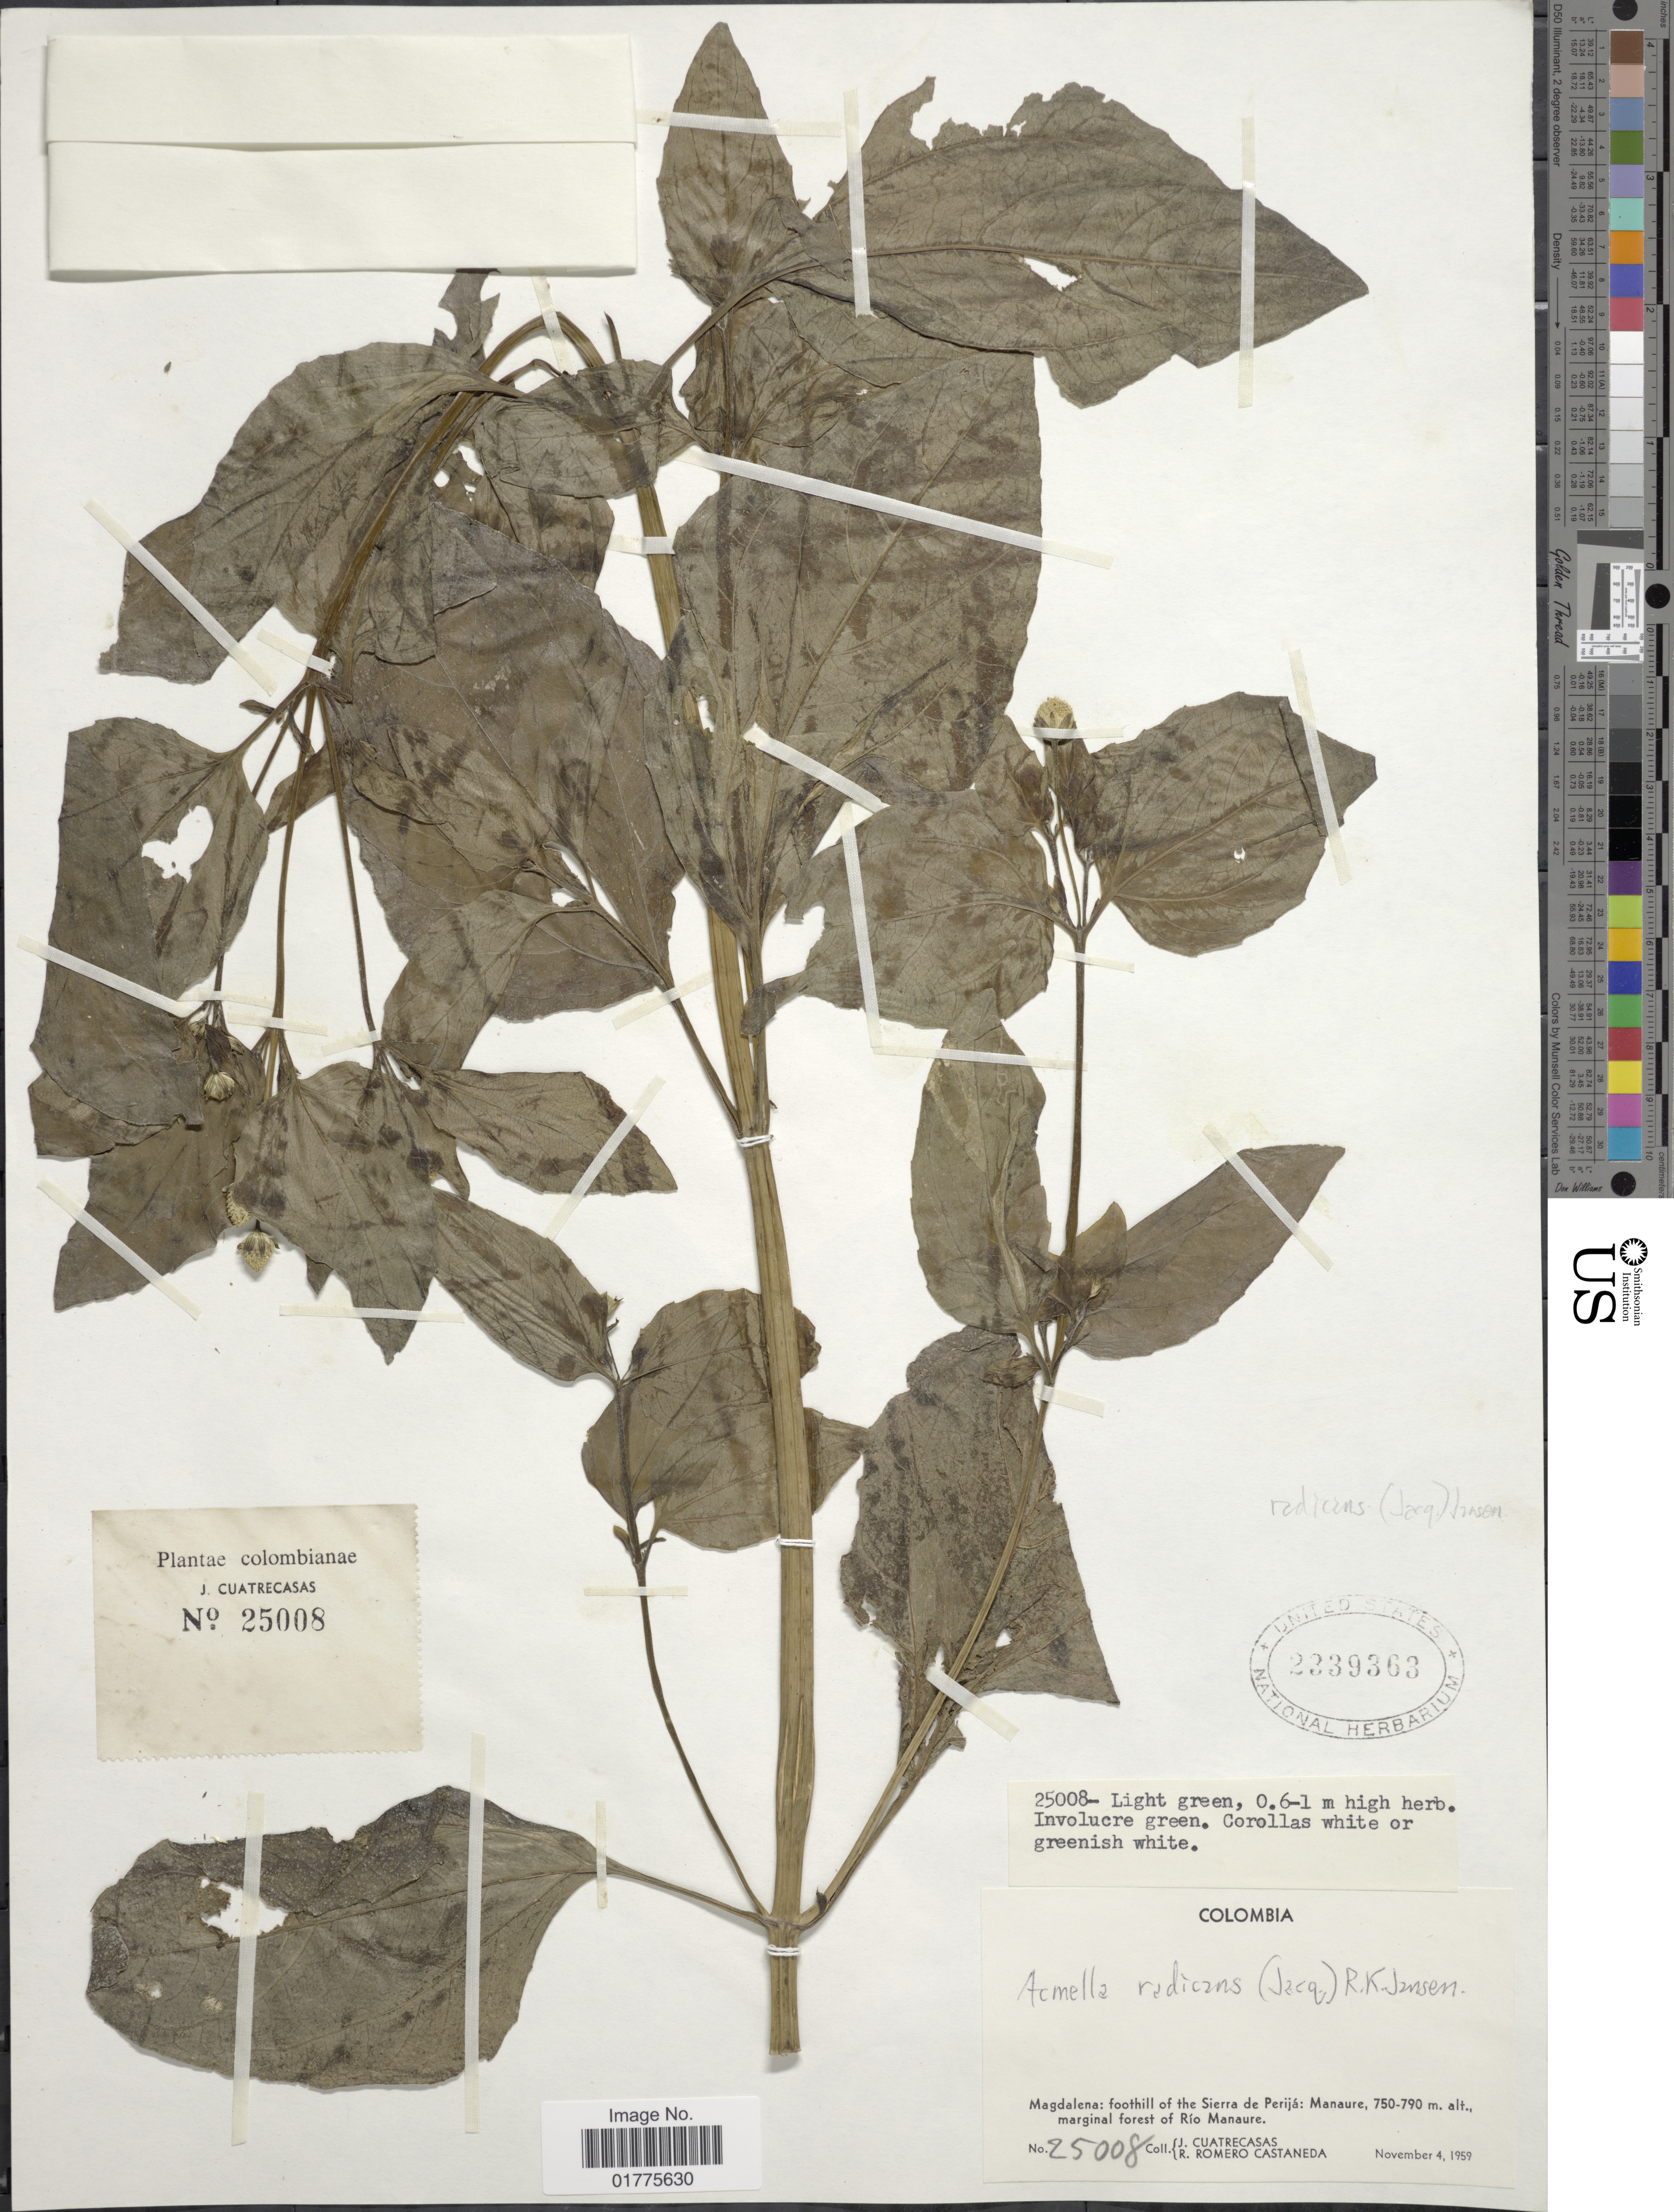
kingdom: Plantae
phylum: Tracheophyta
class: Magnoliopsida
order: Asterales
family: Asteraceae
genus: Acmella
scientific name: Acmella radicans var. radicans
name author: (Jacq.) R.K. Jansen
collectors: J. Cuatrecasas & R. Romero Castañeda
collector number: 25008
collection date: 1959-11-04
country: Colombia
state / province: Magdalena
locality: Foothill of the Sierra de Perijá: Manaure, marginal forest of Río Manaure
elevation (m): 750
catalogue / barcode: US 2339363